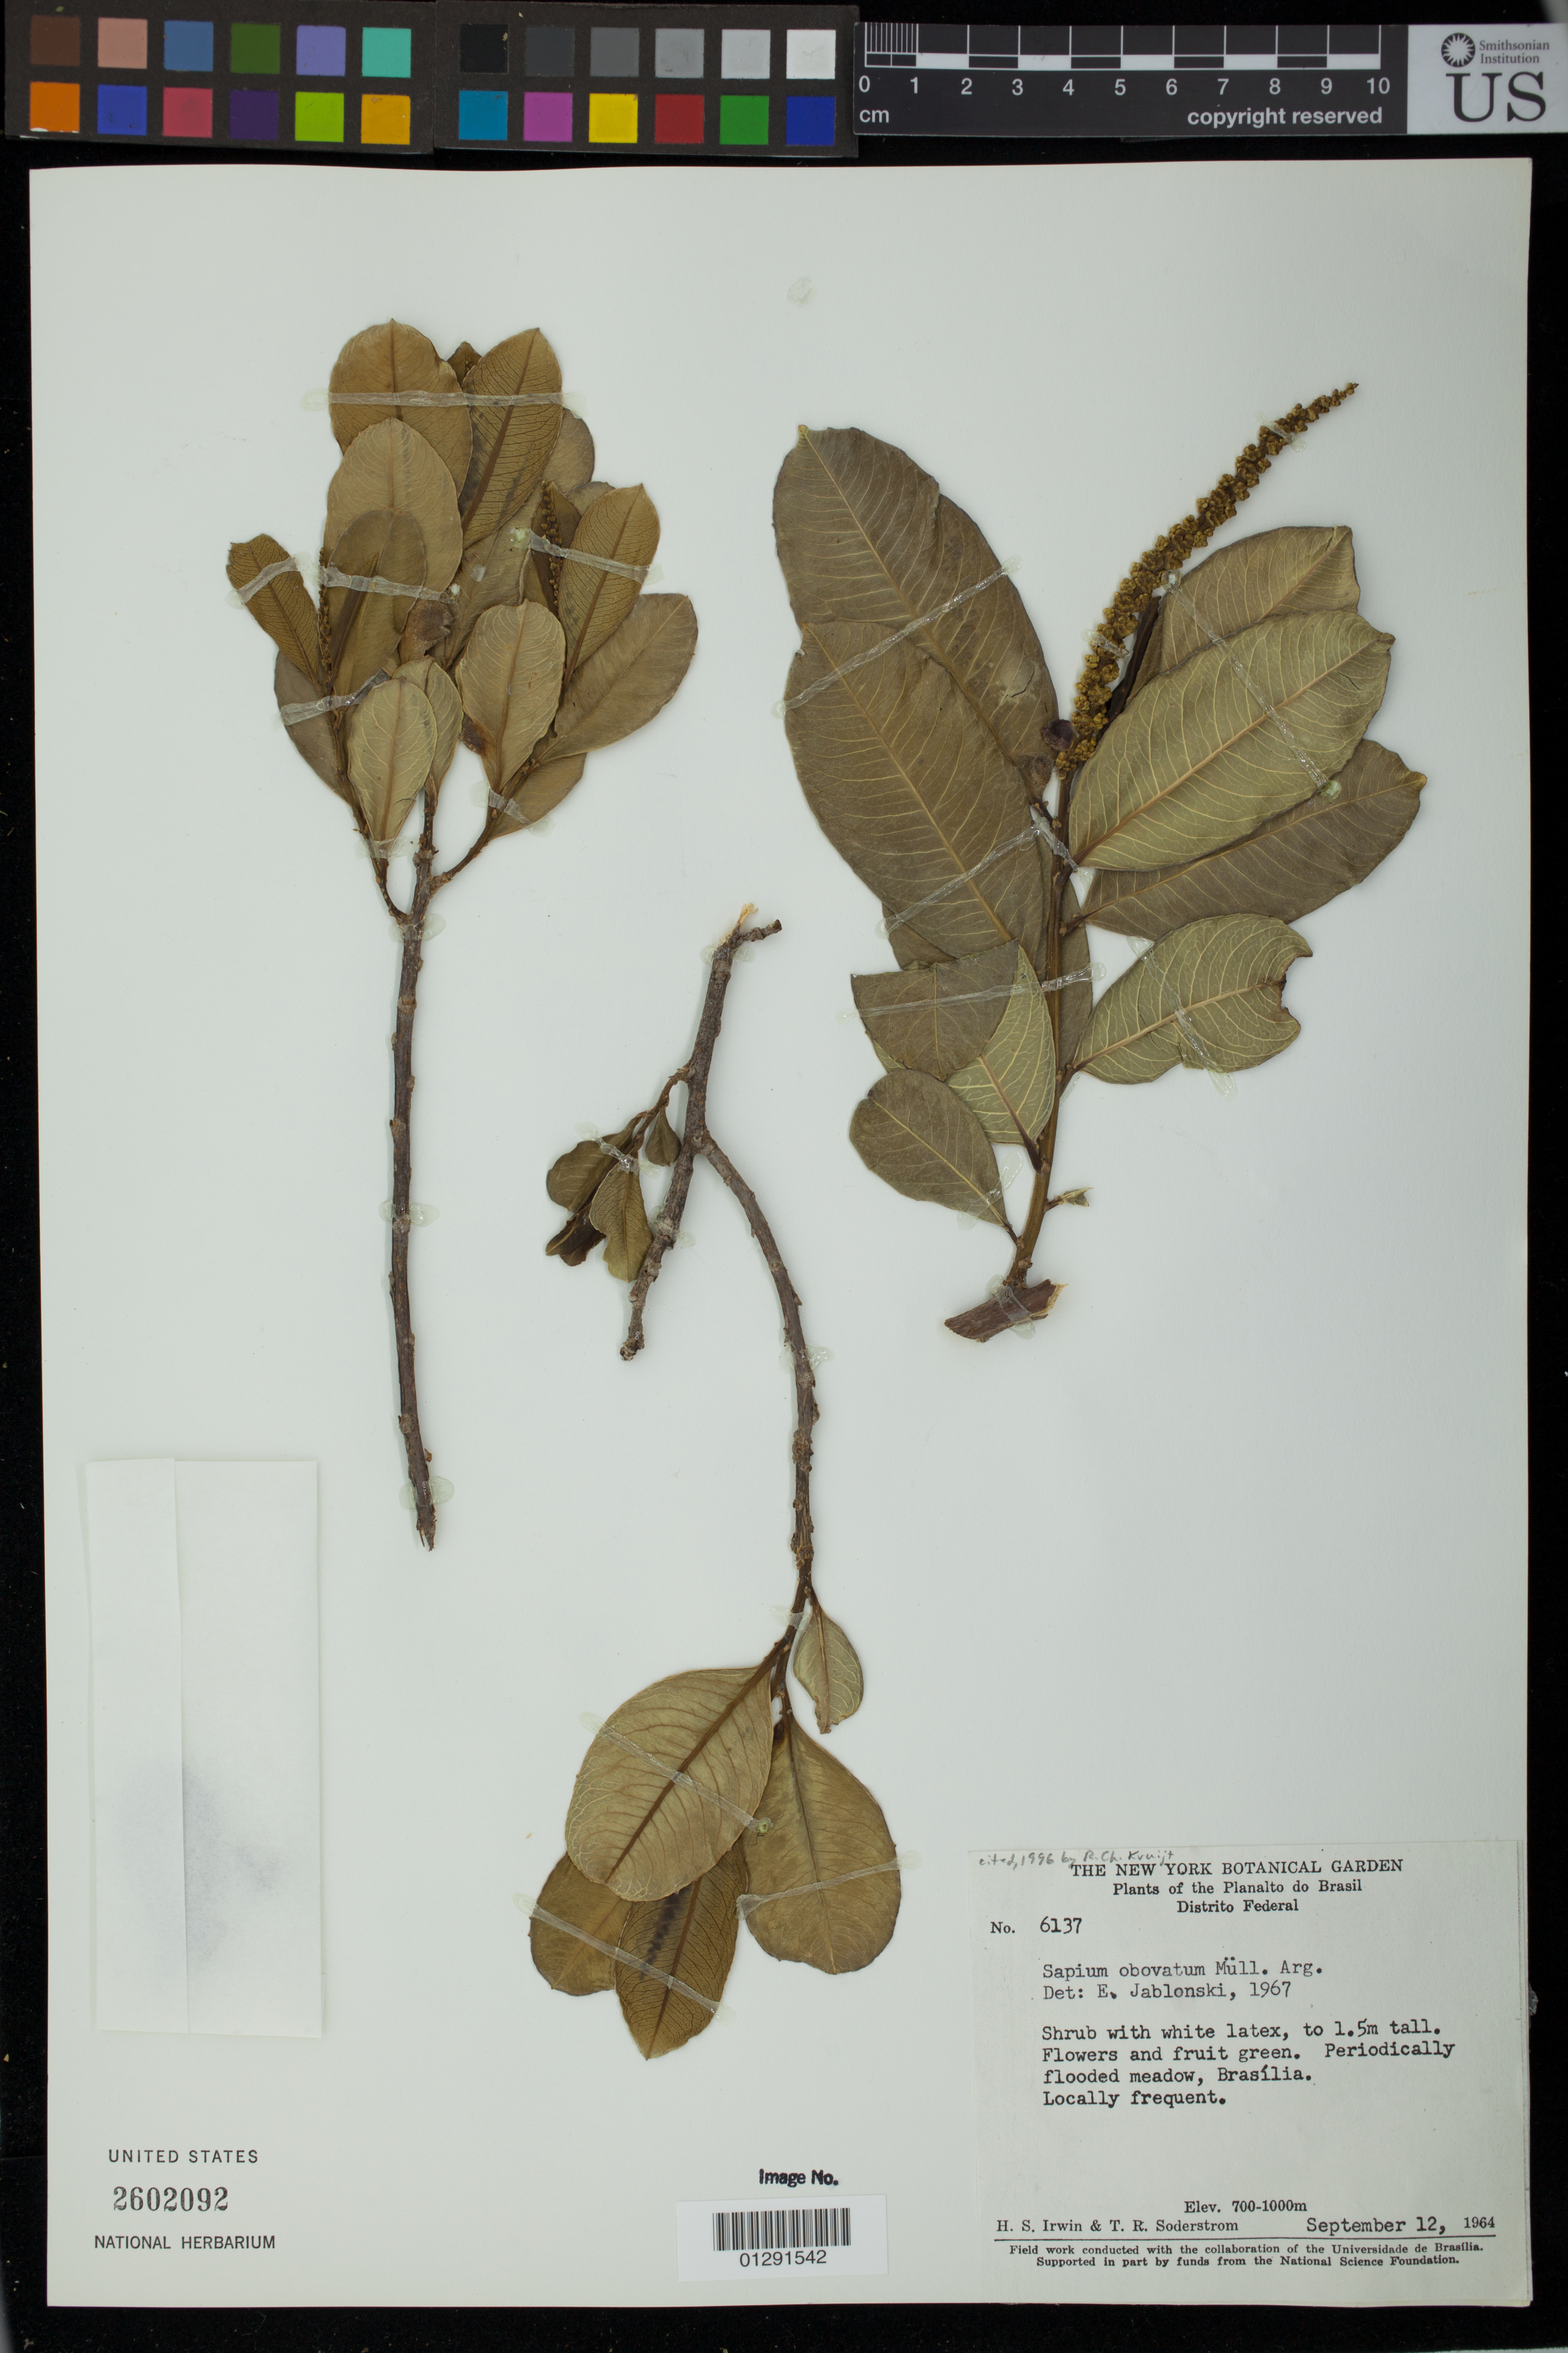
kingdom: Plantae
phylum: Tracheophyta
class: Magnoliopsida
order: Malpighiales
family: Euphorbiaceae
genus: Sapium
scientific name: Sapium obovatum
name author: Klotzsch ex Müll. Arg.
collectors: H. Irwin & T. R. Soderstrom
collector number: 6137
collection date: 1964-09-12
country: Brazil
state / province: Distrito Federal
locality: Brasilia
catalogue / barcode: US 2602092